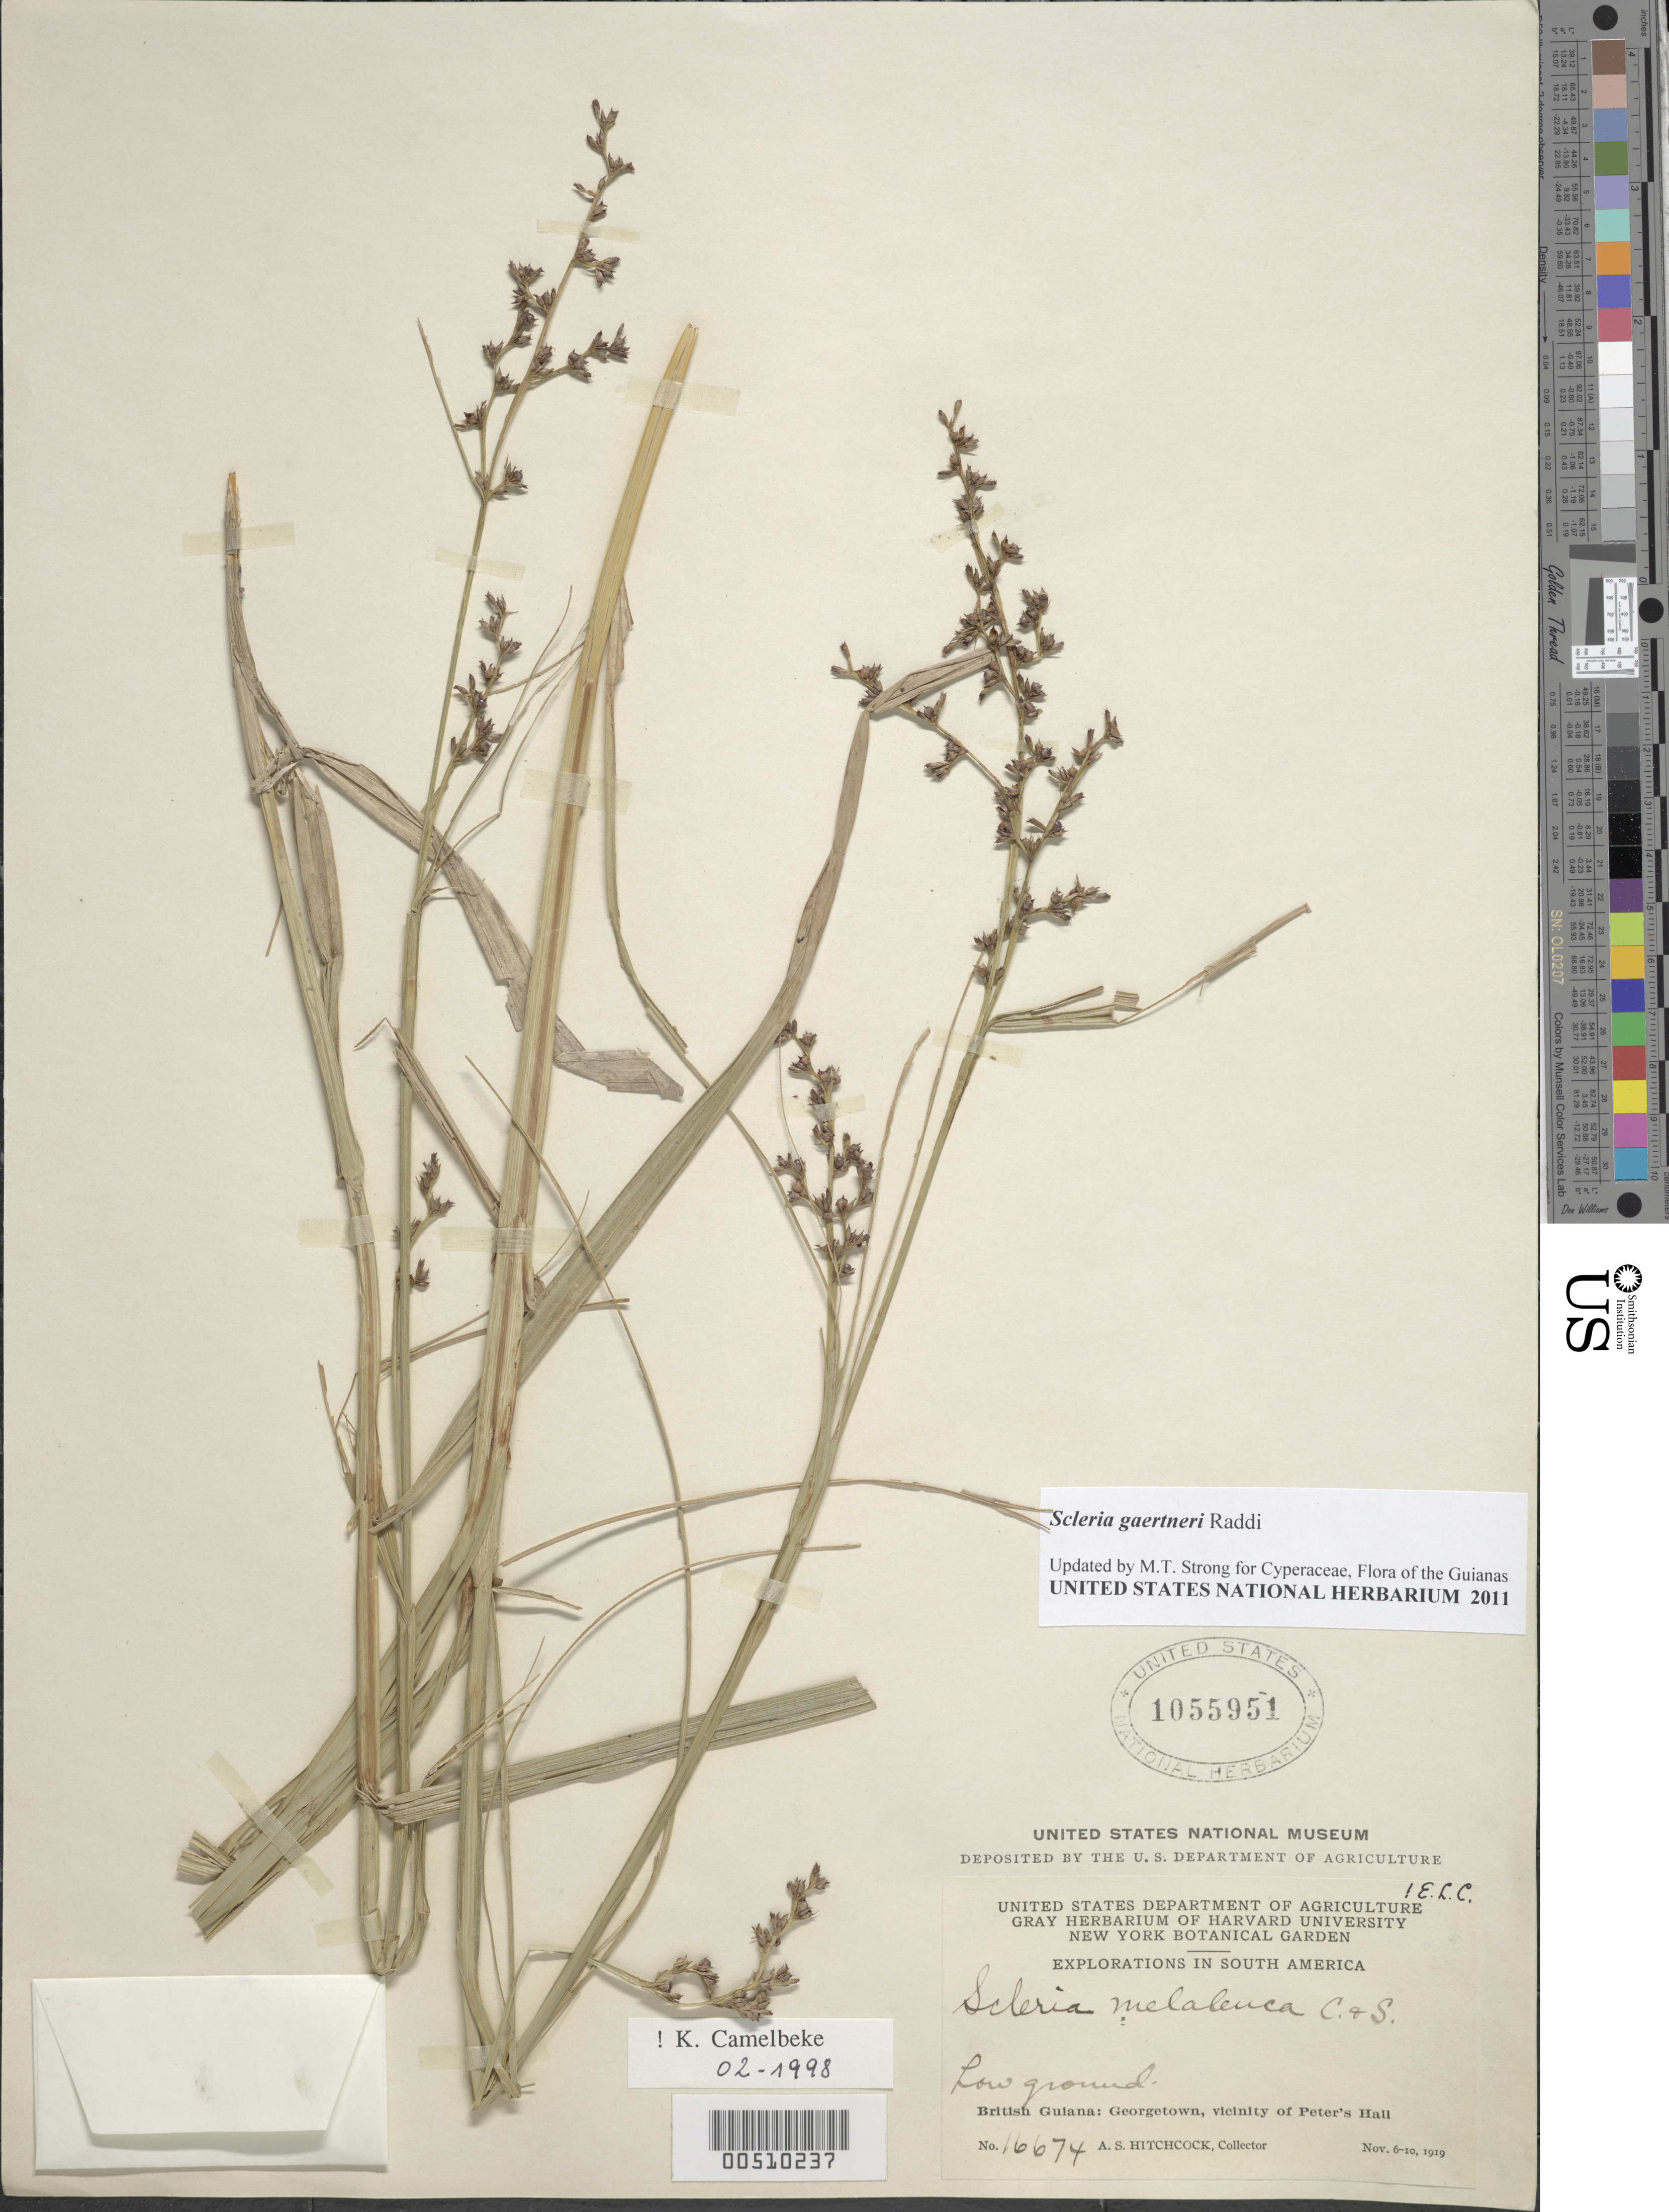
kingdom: Plantae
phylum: Tracheophyta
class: Liliopsida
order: Poales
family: Cyperaceae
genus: Scleria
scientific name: Scleria gaertneri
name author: Raddi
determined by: Strong, Mark T., (BOT), Smithsonian Institution - National Museum of Natural History (UNITED STATES)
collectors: A. S. Hitchcock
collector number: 16674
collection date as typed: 06 Nov 1919 to 10 Nov 1919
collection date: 1919-11-06/1919-11-10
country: Guyana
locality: Georgetown, vicinity of Peter's Hall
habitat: Low ground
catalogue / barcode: US 1055951